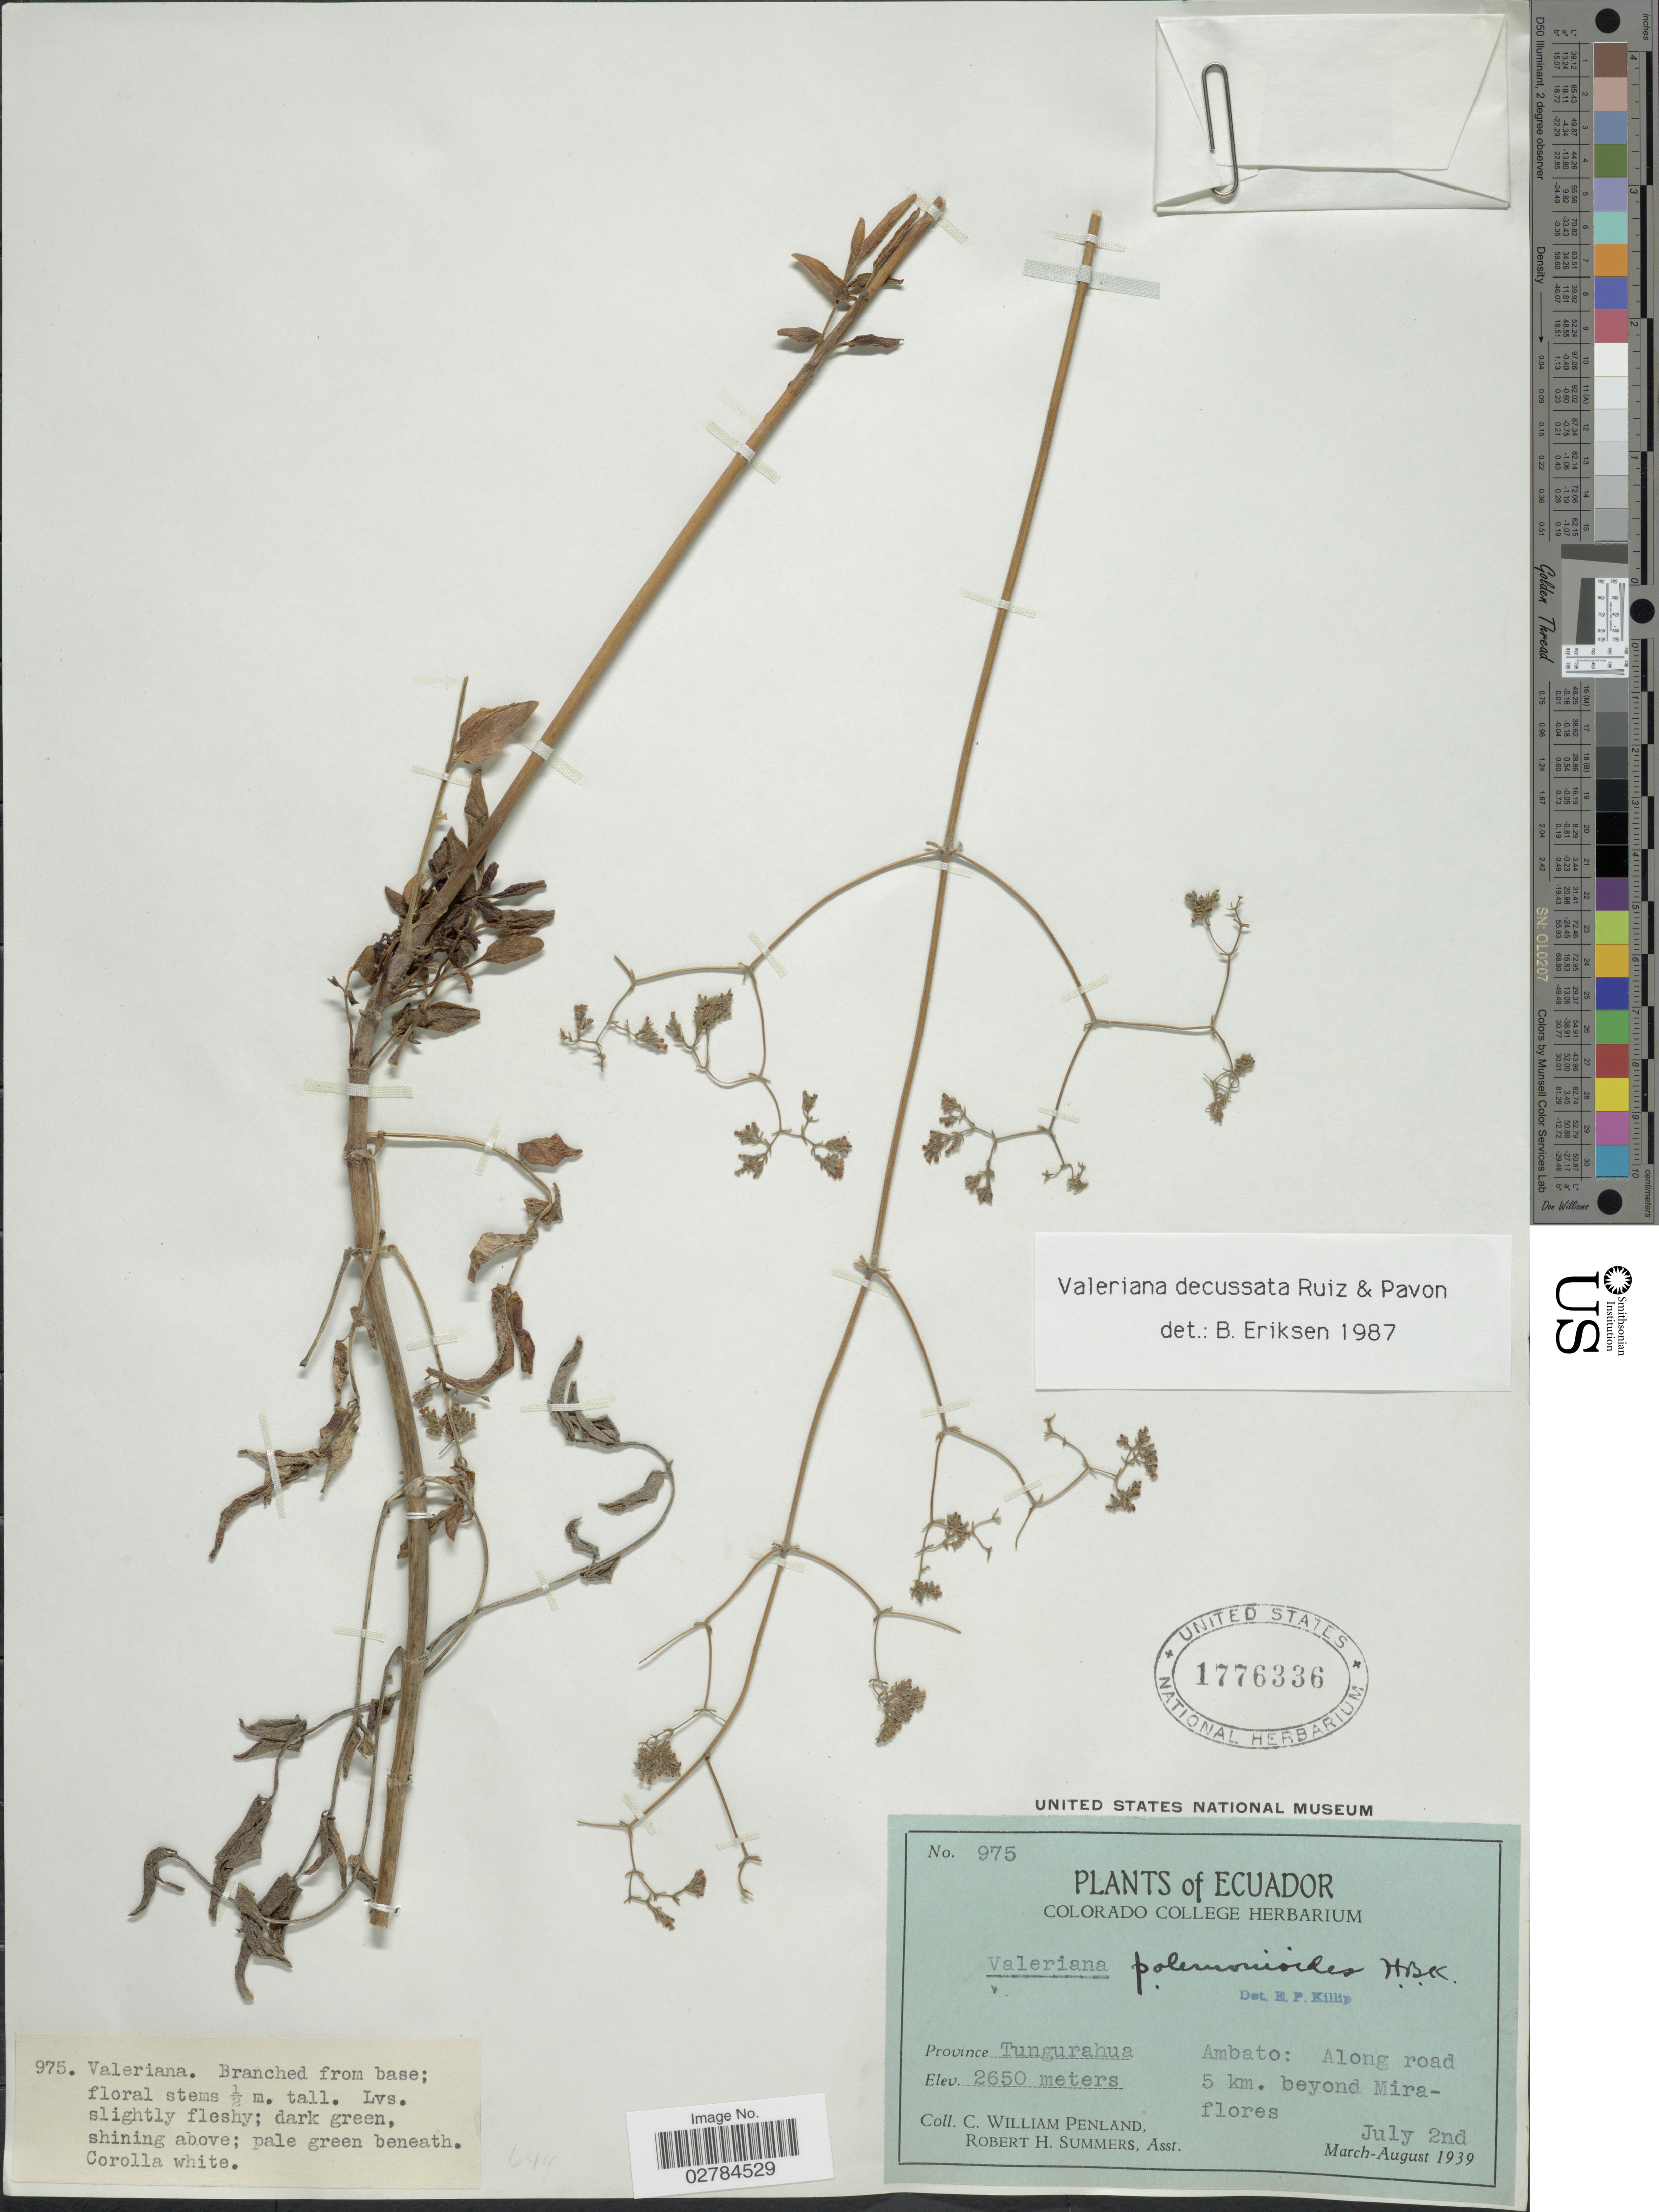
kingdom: Plantae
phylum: Tracheophyta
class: Magnoliopsida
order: Dipsacales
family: Caprifoliaceae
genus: Valeriana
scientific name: Valeriana decussata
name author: Ruiz & Pav.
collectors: C. W. Penland & R. Summers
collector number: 975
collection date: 1939-07-02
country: Ecuador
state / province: Tungurahua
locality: Ambato: Along road 5 km. beyond Miraflores.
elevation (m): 2650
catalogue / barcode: US 1776336